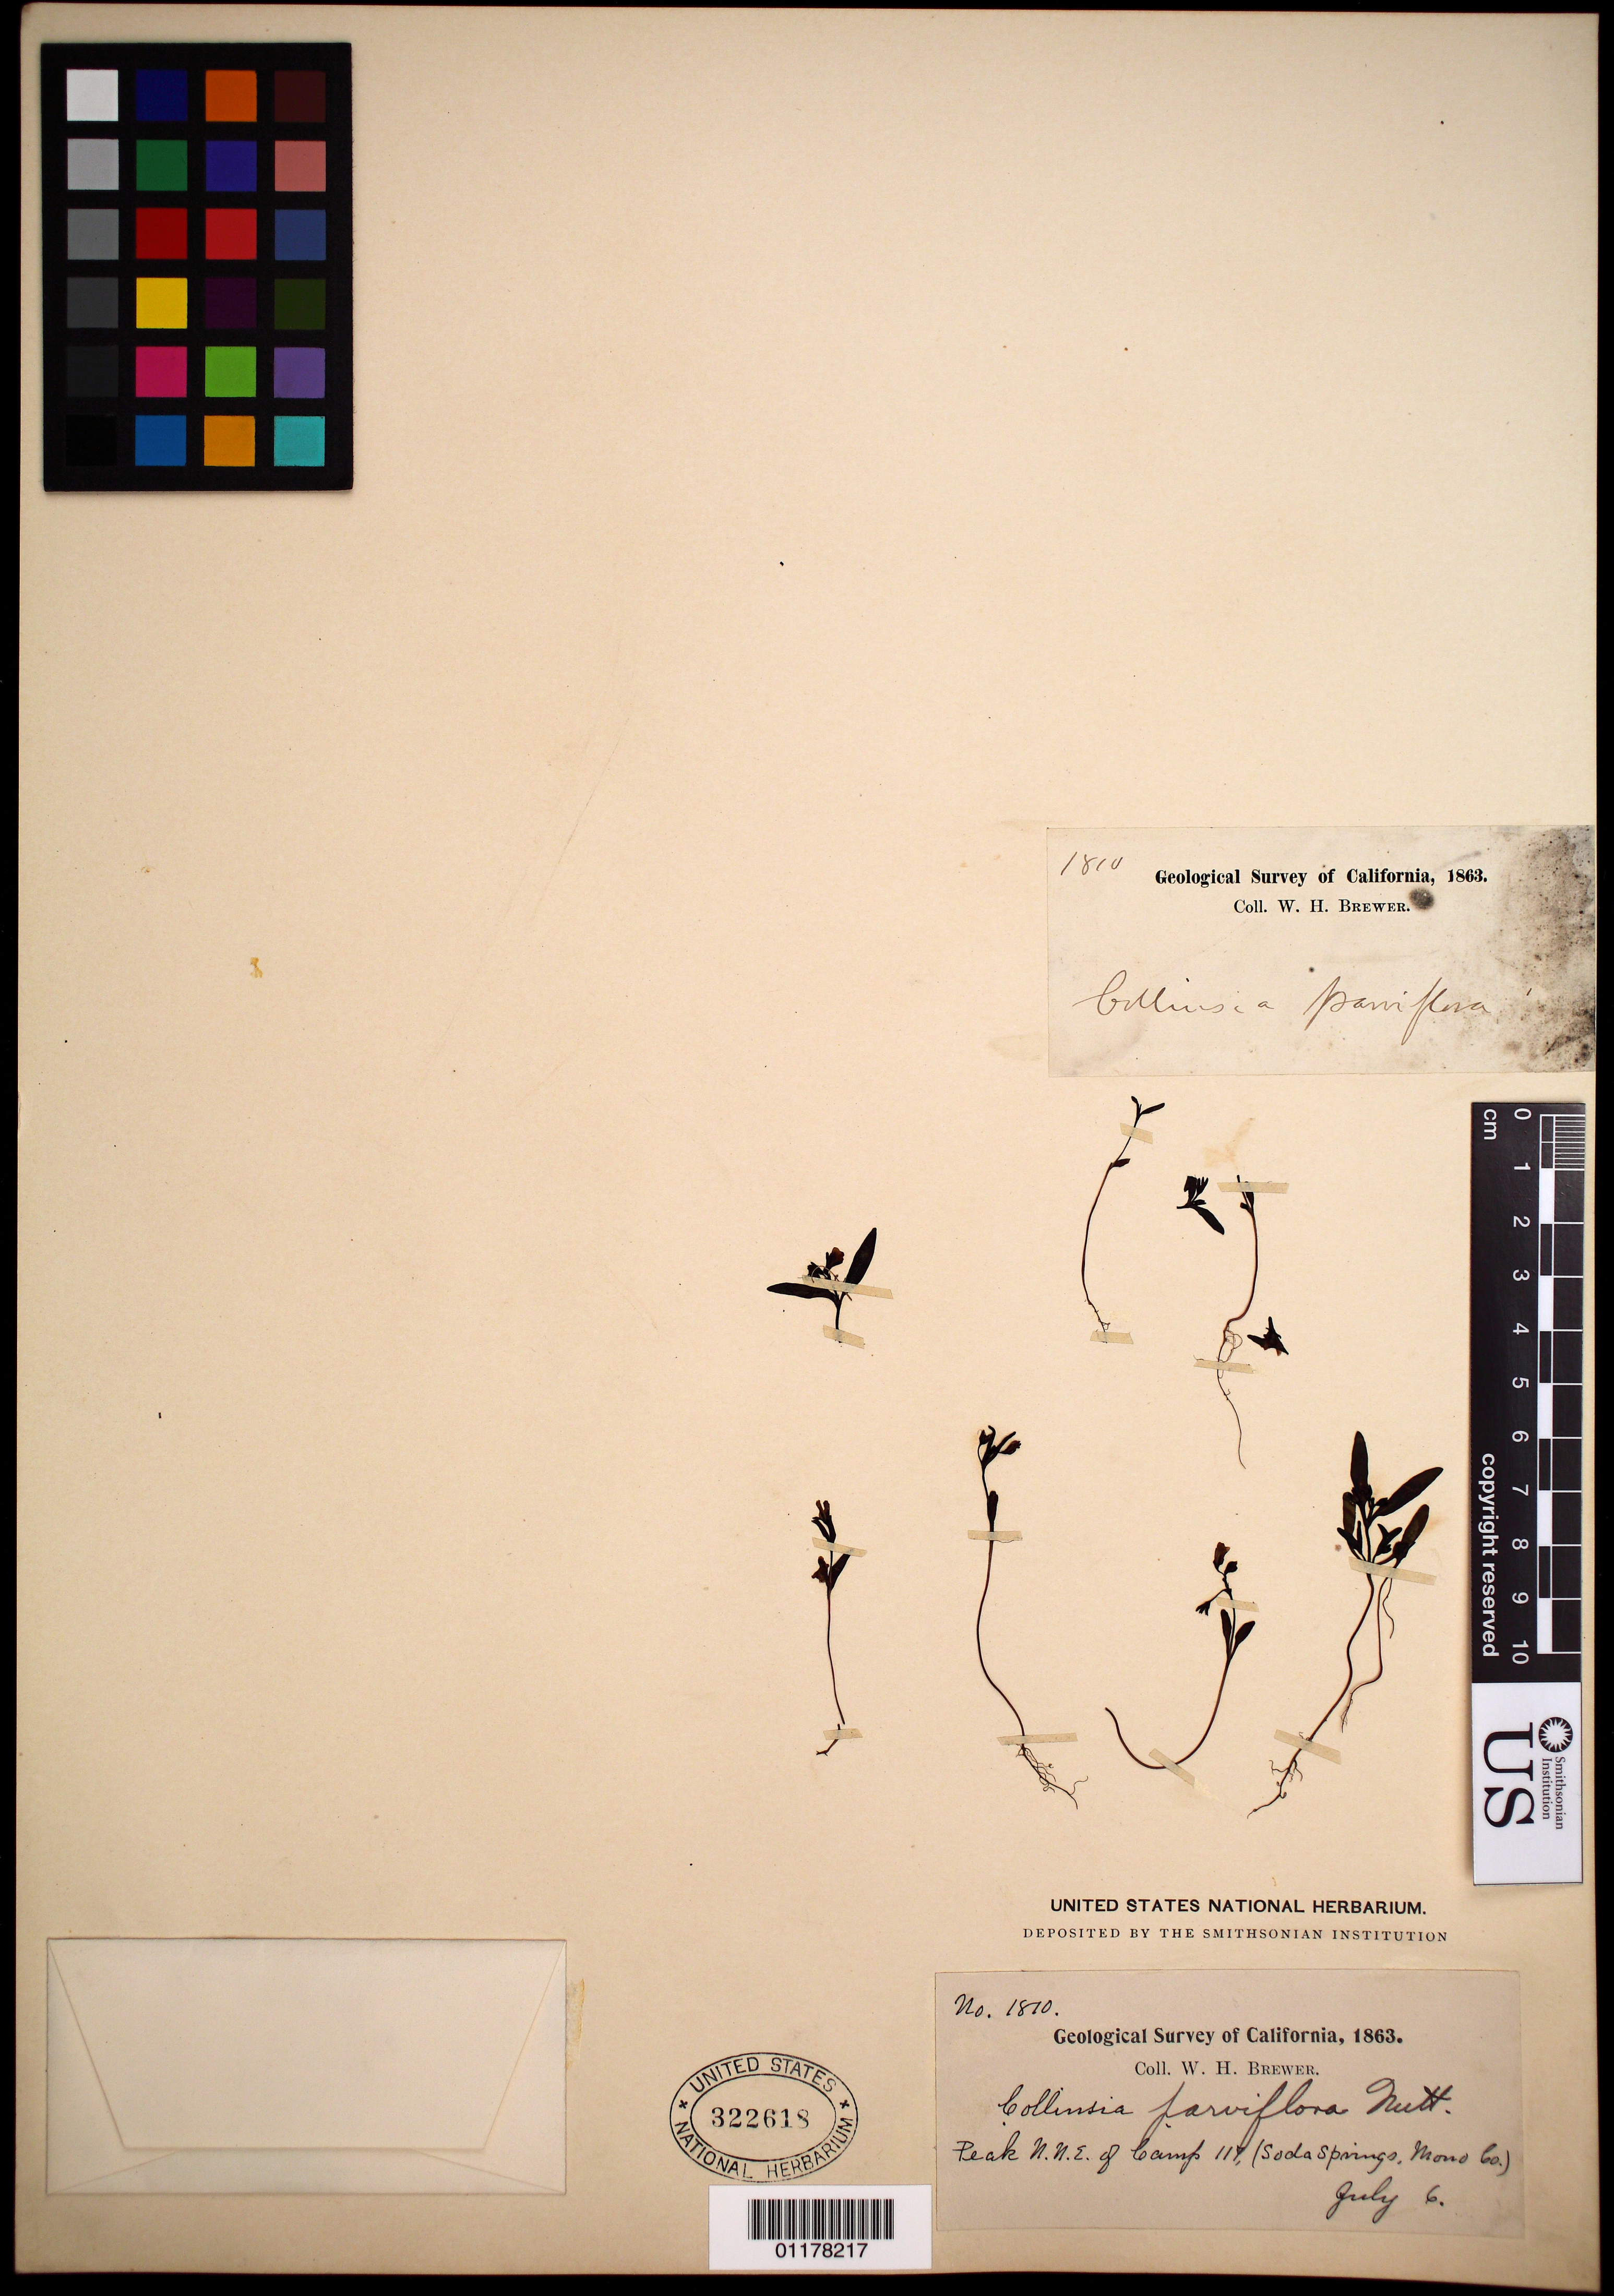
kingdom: Plantae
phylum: Tracheophyta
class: Magnoliopsida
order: Lamiales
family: Plantaginaceae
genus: Collinsia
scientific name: Collinsia parviflora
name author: Douglas ex Lindl.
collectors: W. H. Brewer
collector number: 1810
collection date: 1863-07-06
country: United States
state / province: California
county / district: Mono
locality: Soda Springs, Peak N.N.E. of Camp117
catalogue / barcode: US 322618